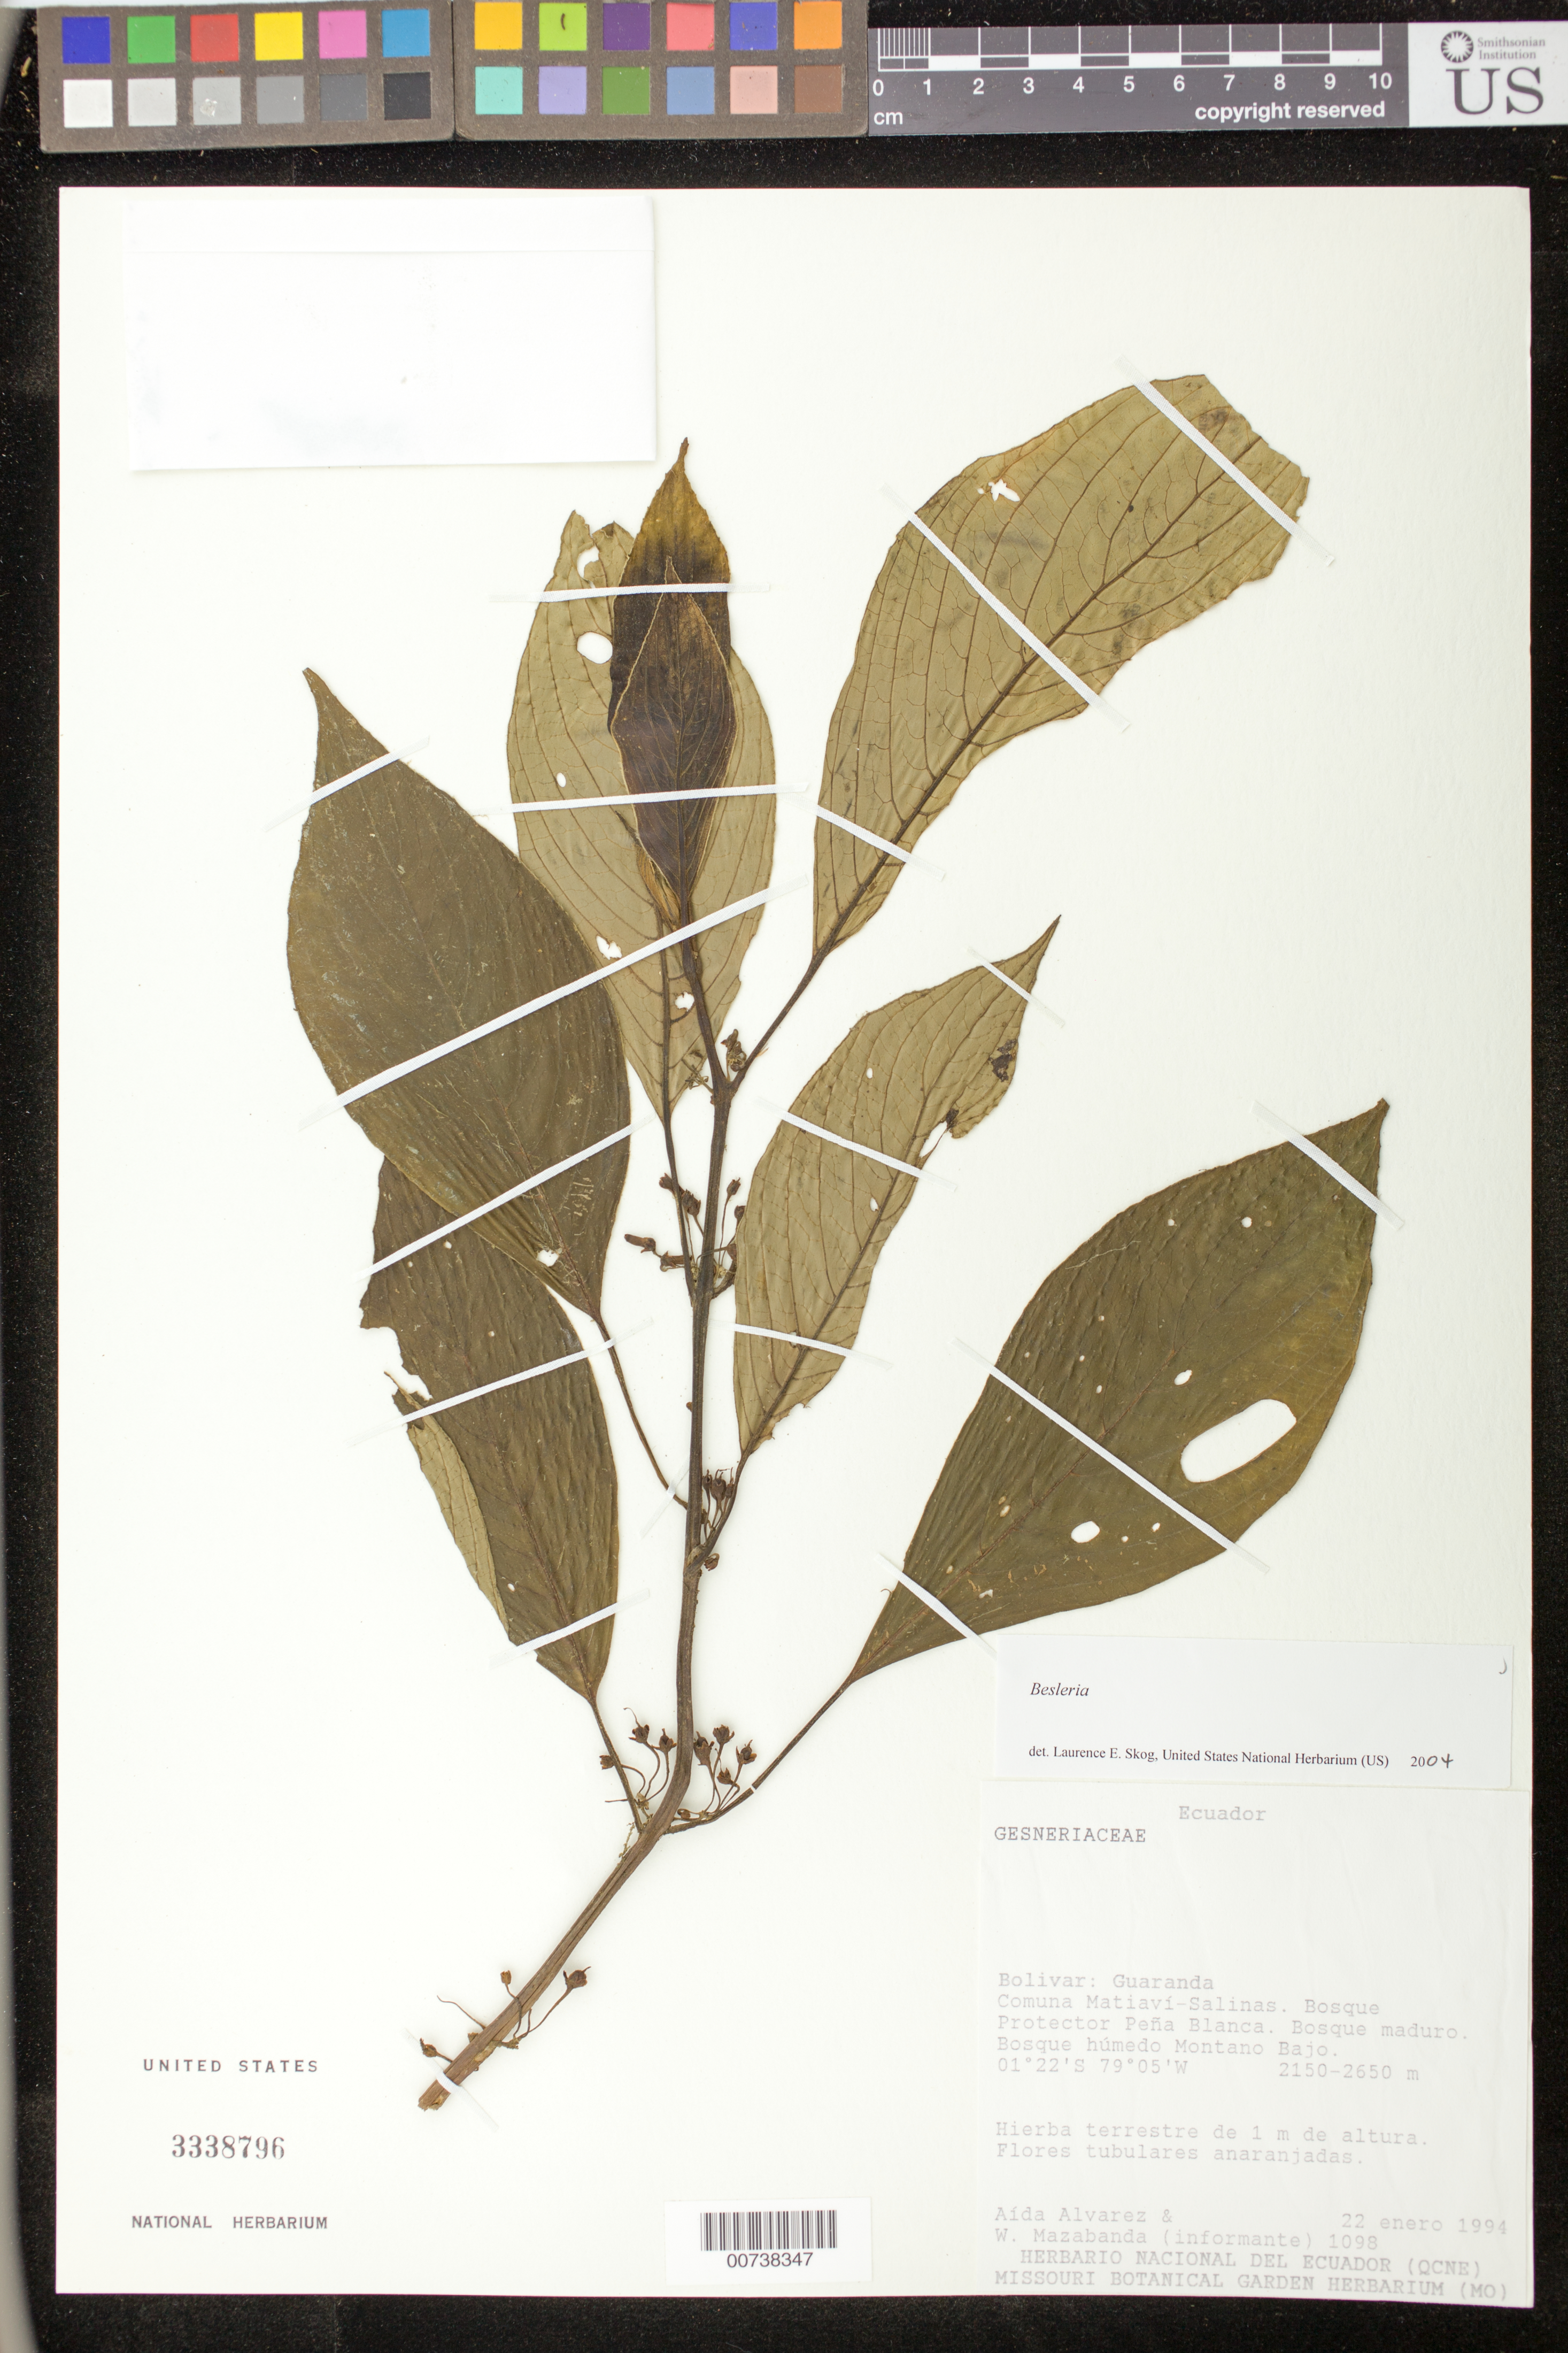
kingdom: Plantae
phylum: Tracheophyta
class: Magnoliopsida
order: Lamiales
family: Gesneriaceae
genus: Besleria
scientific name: Besleria sp.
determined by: Skog, Laurence E.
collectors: A. Alvarez & W. Mazabanda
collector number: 1098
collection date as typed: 22 Jan 1994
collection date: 1994-01-22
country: Ecuador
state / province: Bolivar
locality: Guaranda, Comuna Matiaví-Salinas, Bosque Protector Peña Blanca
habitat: Bosque maduro, bosque húmedo montano bajo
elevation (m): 2150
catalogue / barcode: US 3338796